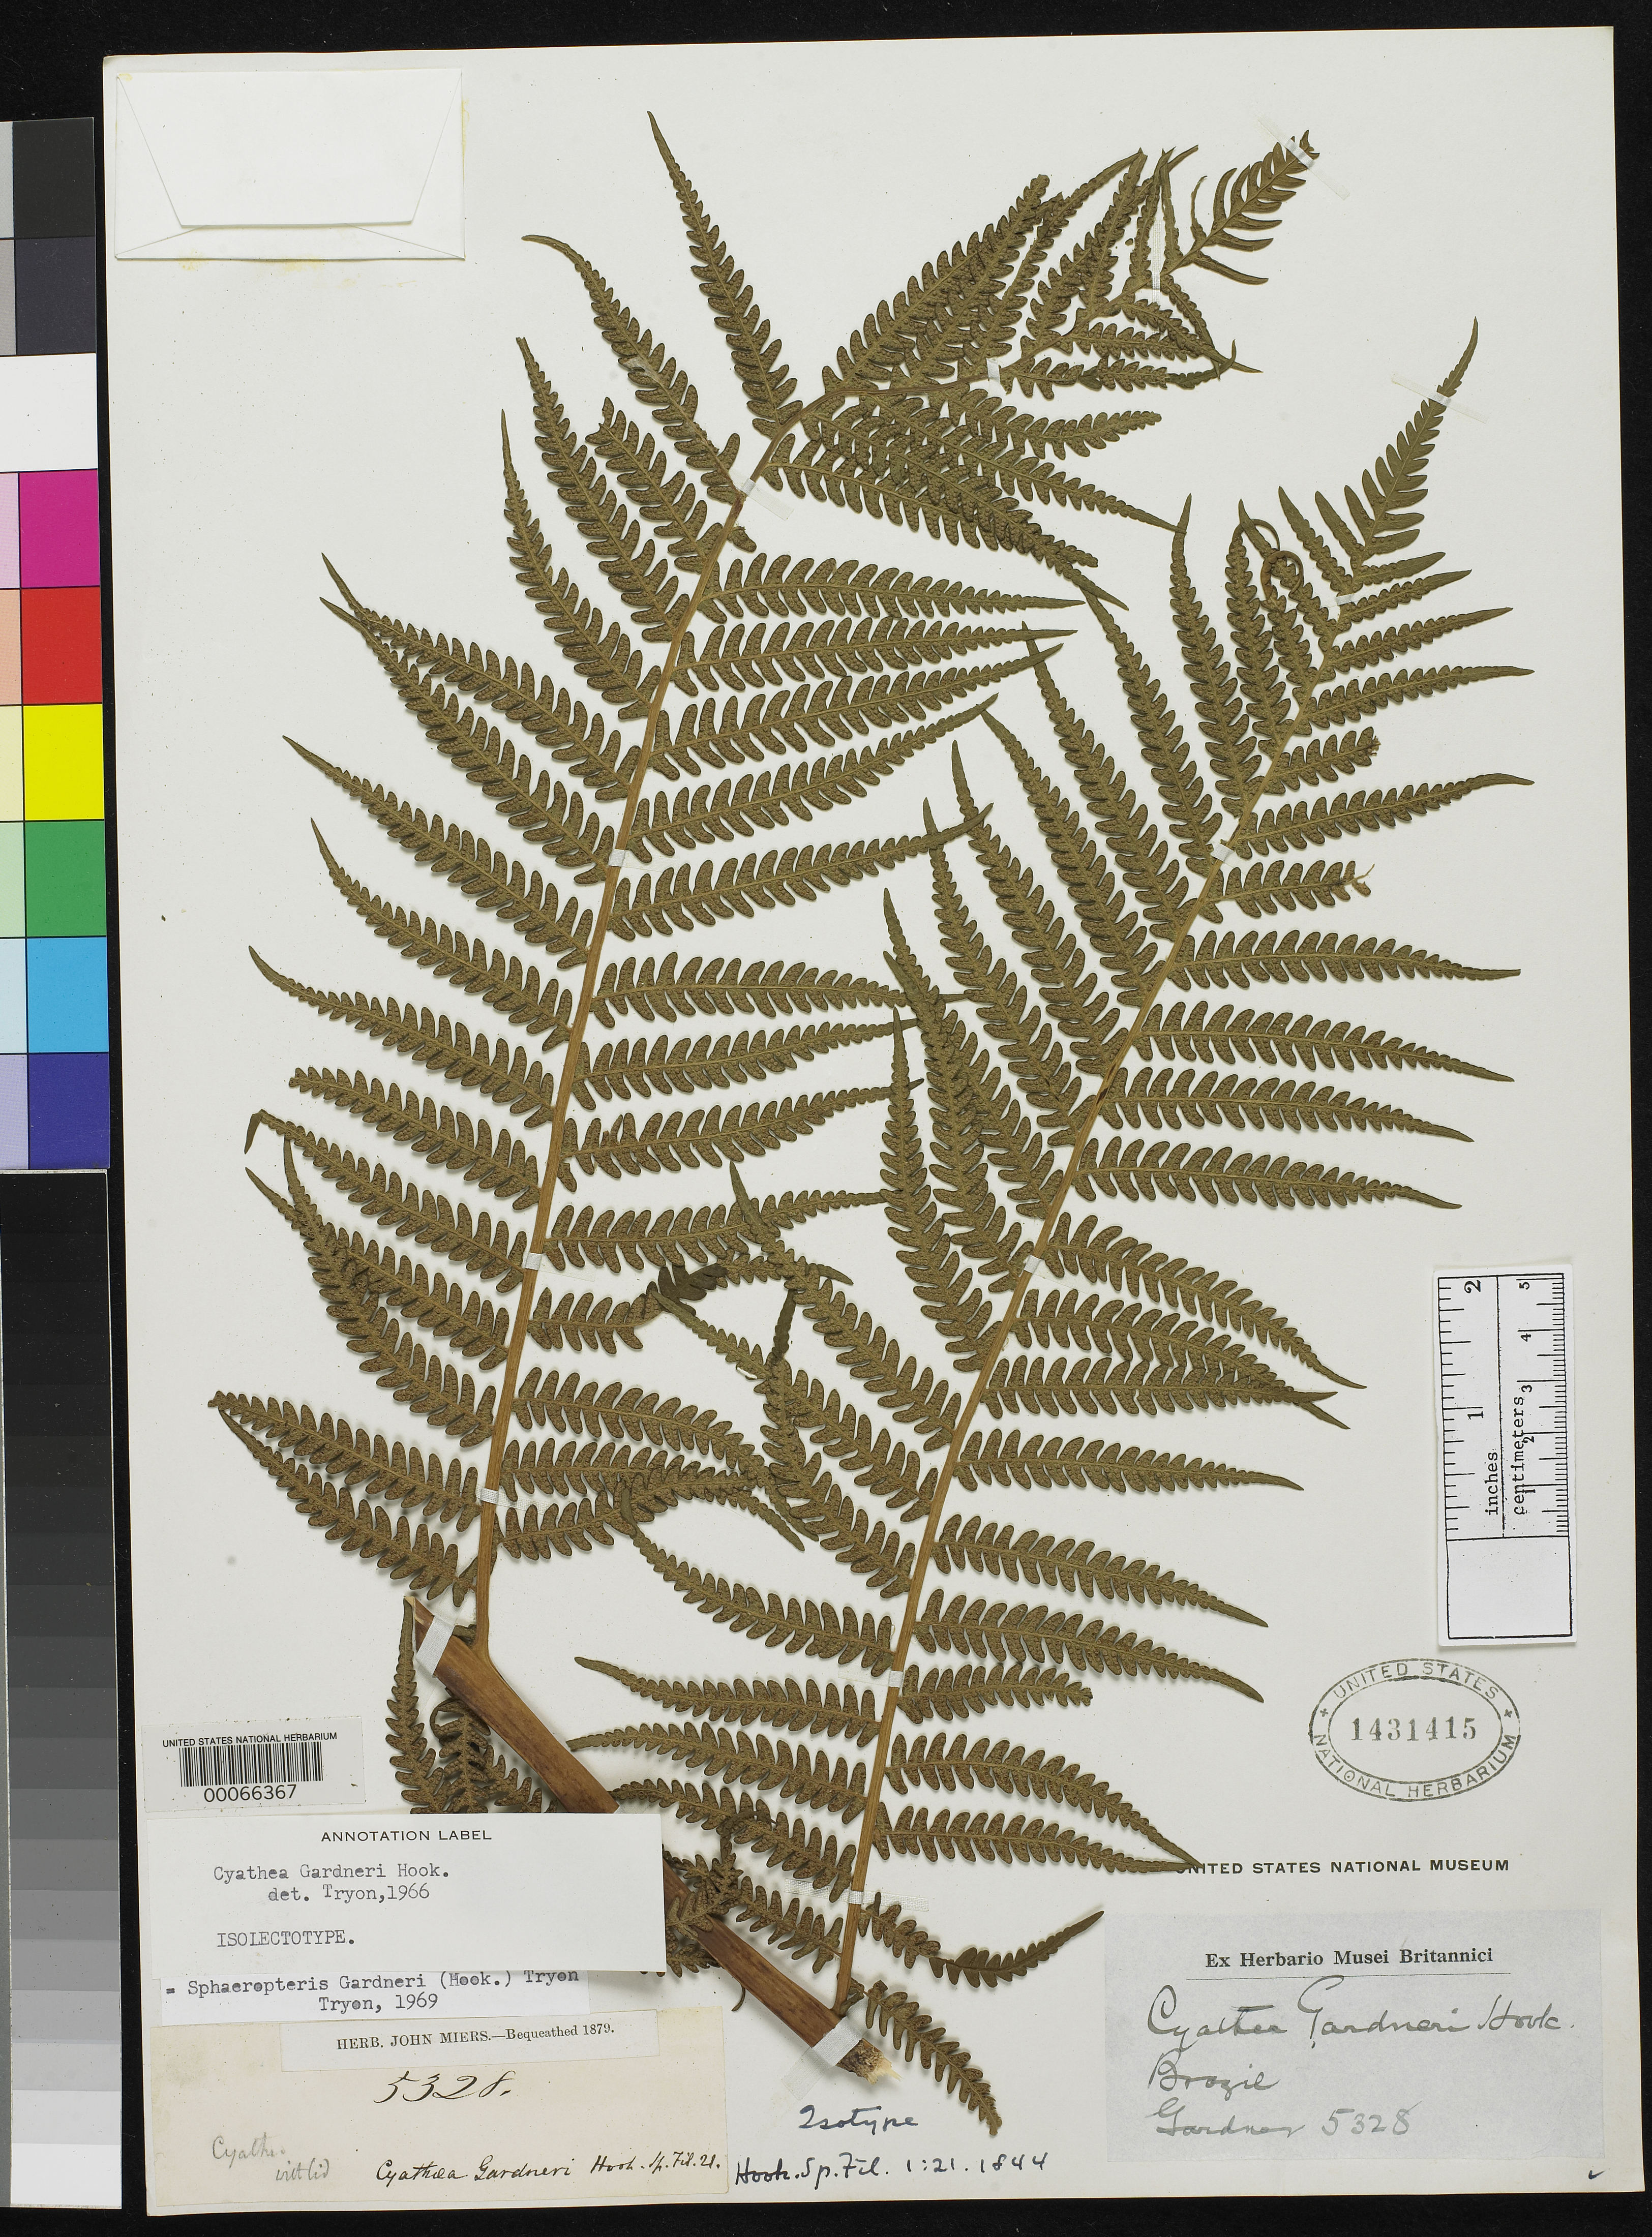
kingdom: Plantae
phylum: Tracheophyta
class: Polypodiopsida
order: Cyatheales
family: Cyatheaceae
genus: Cyathea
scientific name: Cyathea gardneri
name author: Hook.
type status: Type Collection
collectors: G. Gardner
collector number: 5328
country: Brazil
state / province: Minas Gerais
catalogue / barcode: US 1431415